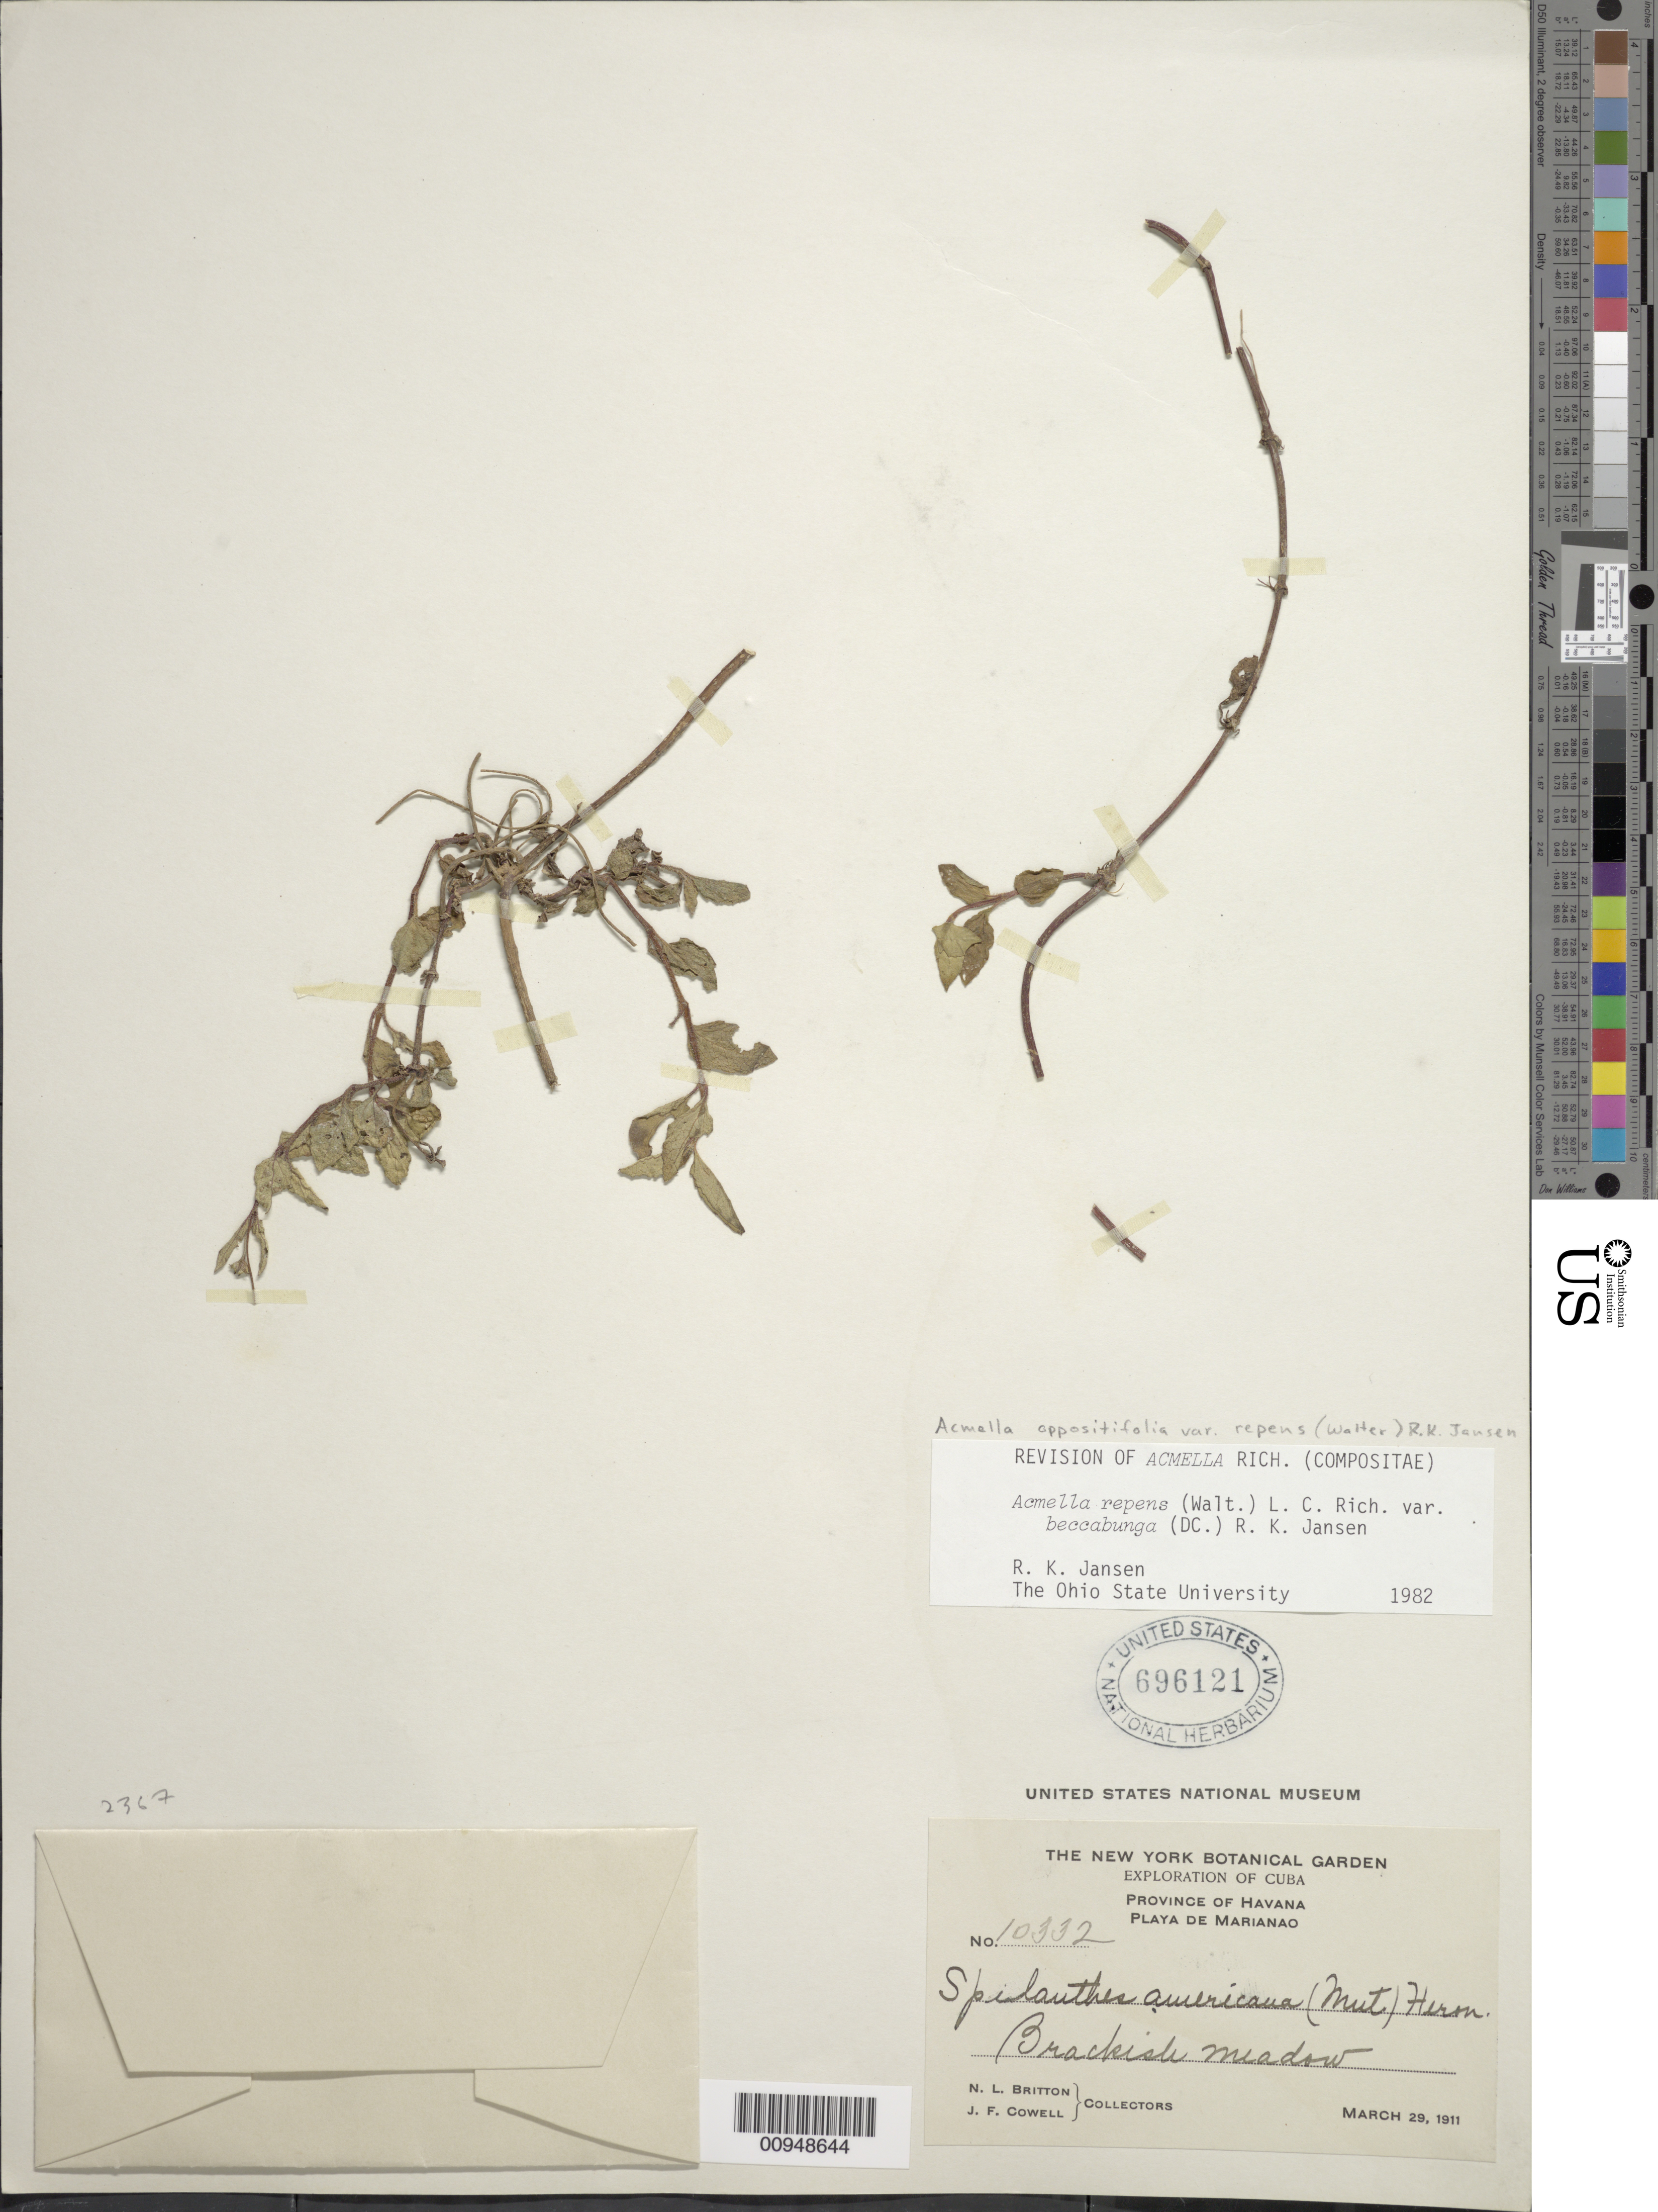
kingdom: Plantae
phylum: Tracheophyta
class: Magnoliopsida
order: Asterales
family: Asteraceae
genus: Acmella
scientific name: Acmella repens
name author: (Walter) Rich.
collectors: N. Britton & J. F. Cowell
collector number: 10332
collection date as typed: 29 Mar 1911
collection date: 1911-03-29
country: Cuba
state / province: La Habana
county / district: Municipio Playa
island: Cuba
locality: Playa de Marianao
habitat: Meadow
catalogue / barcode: US 696121